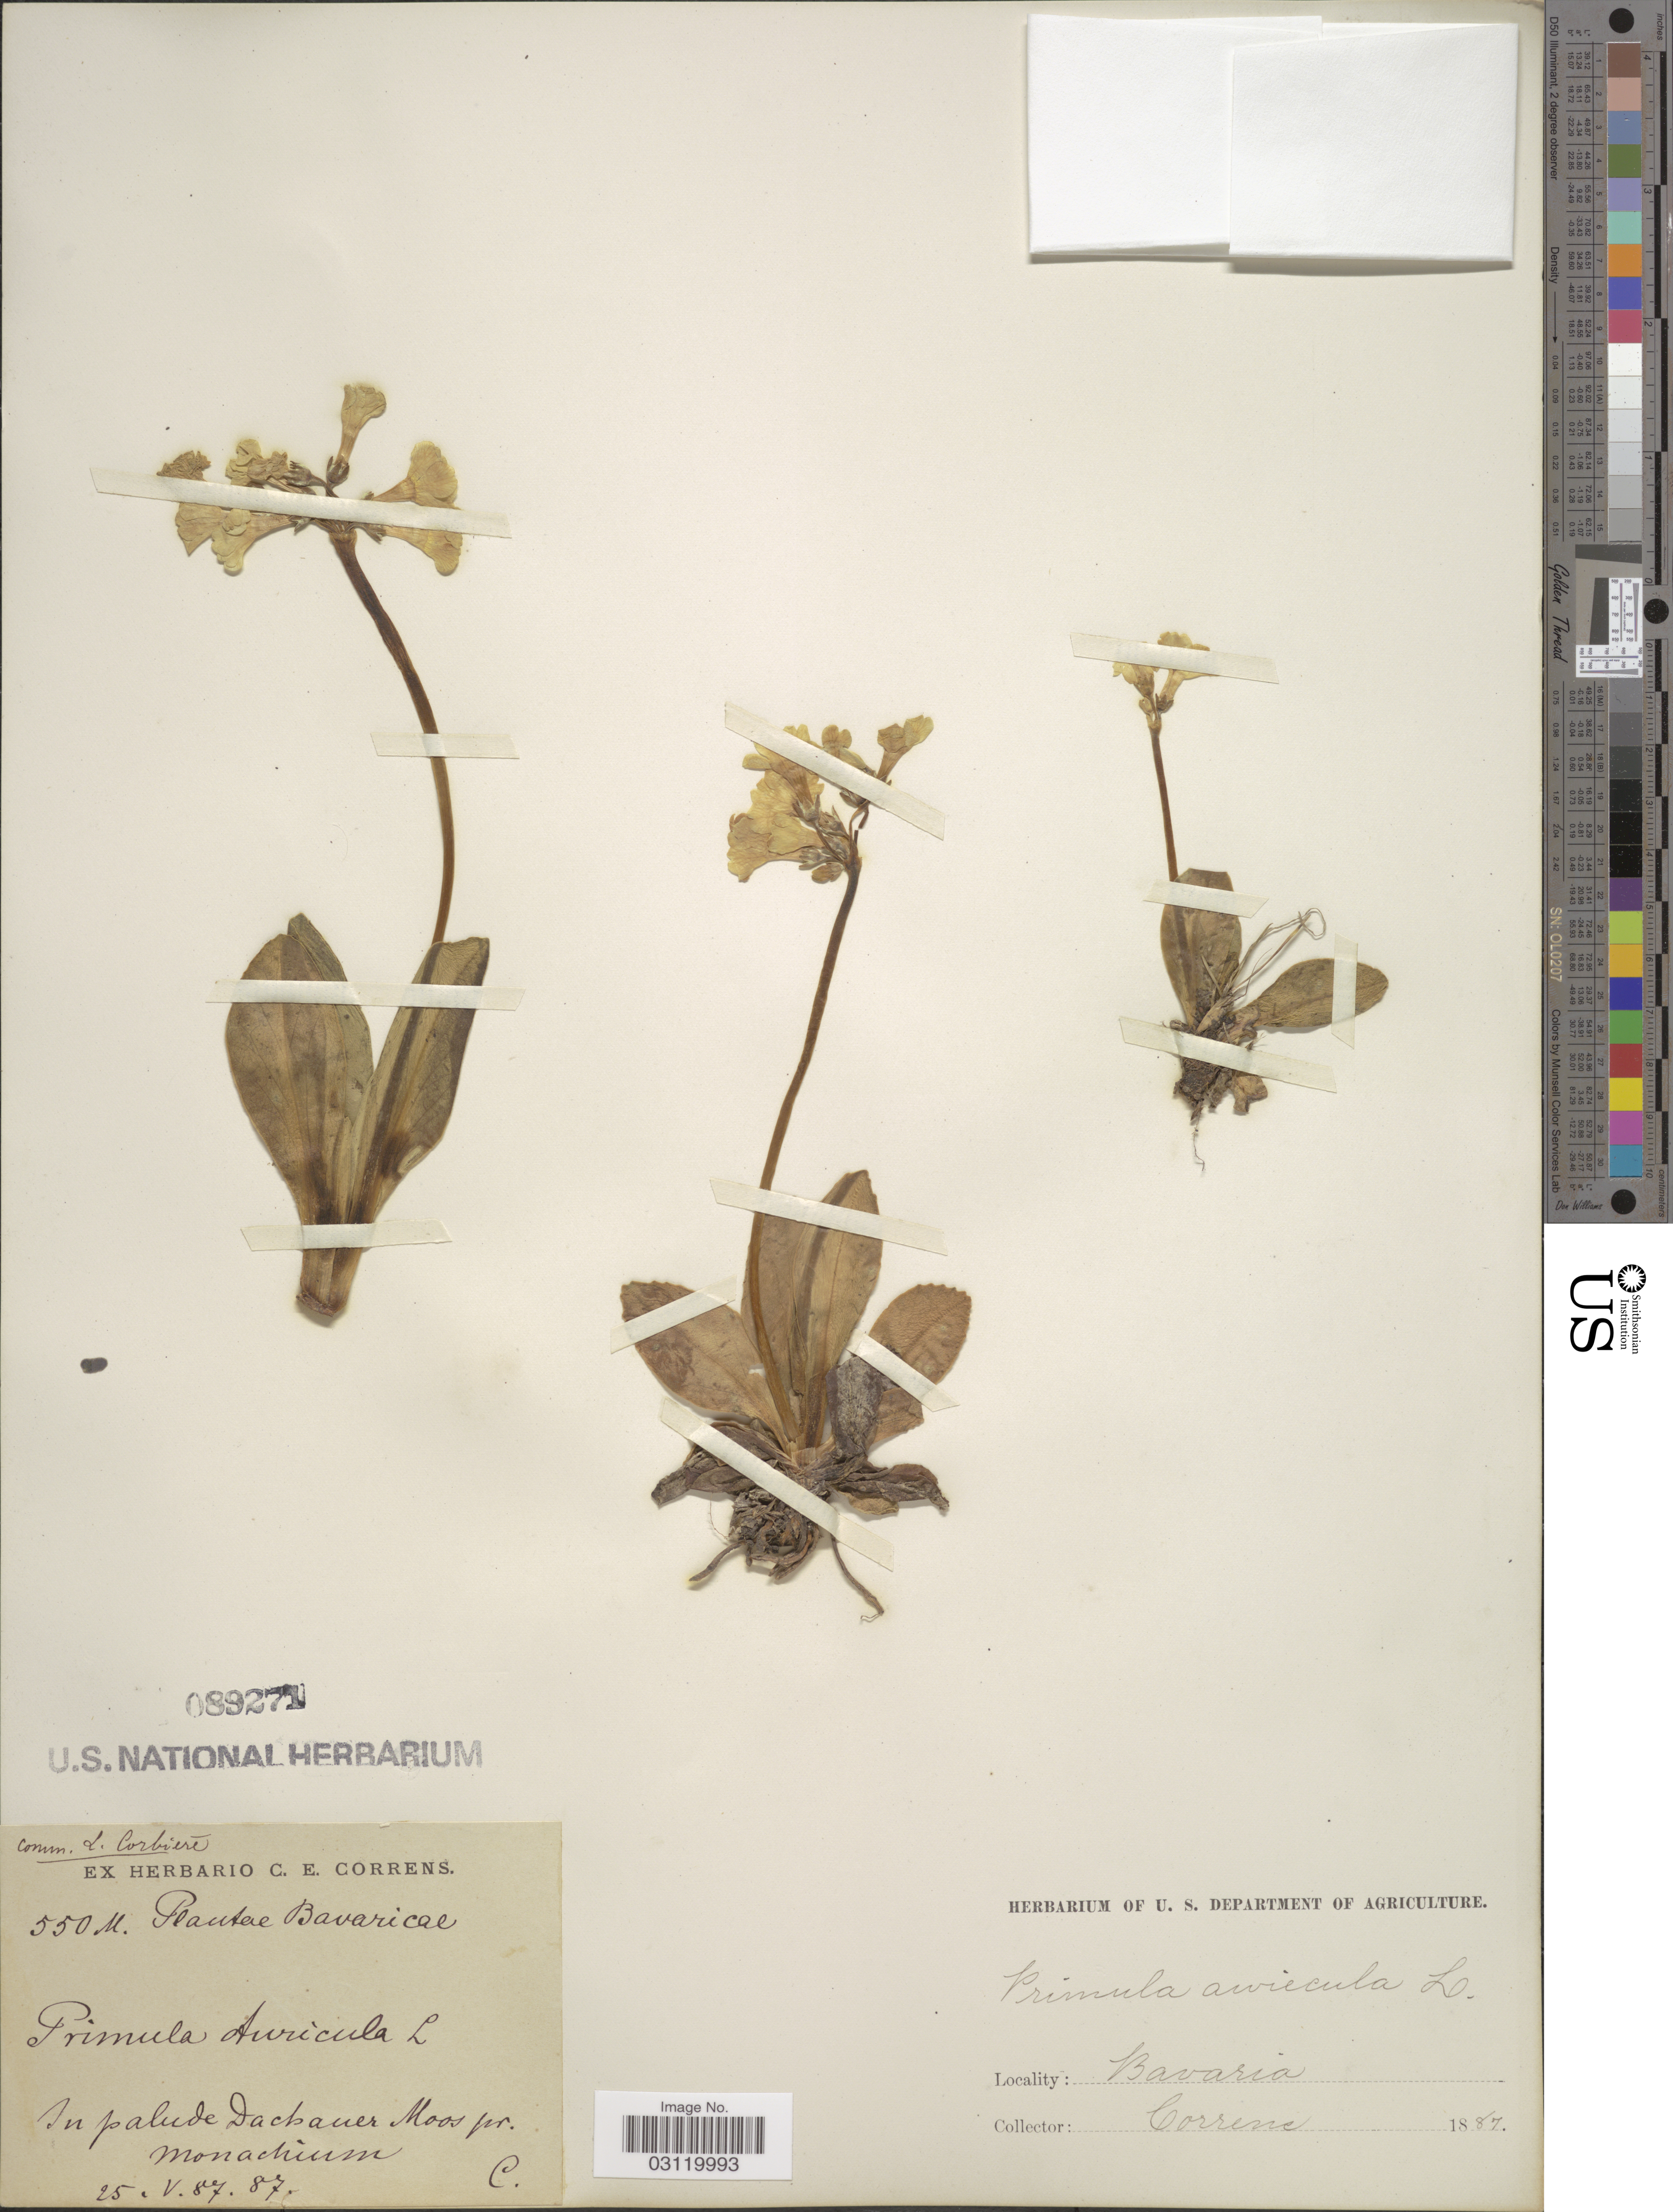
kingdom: Plantae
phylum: Tracheophyta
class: Magnoliopsida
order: Ericales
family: Primulaceae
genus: Primula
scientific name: Primula auricula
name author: L.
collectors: C. Correns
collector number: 550M*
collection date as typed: Transcribed d/m/y: 25/5/87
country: Germany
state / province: Bayern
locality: Bavaricae. In palude Dachauer Moos pr. Monachium.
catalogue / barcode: US 89271